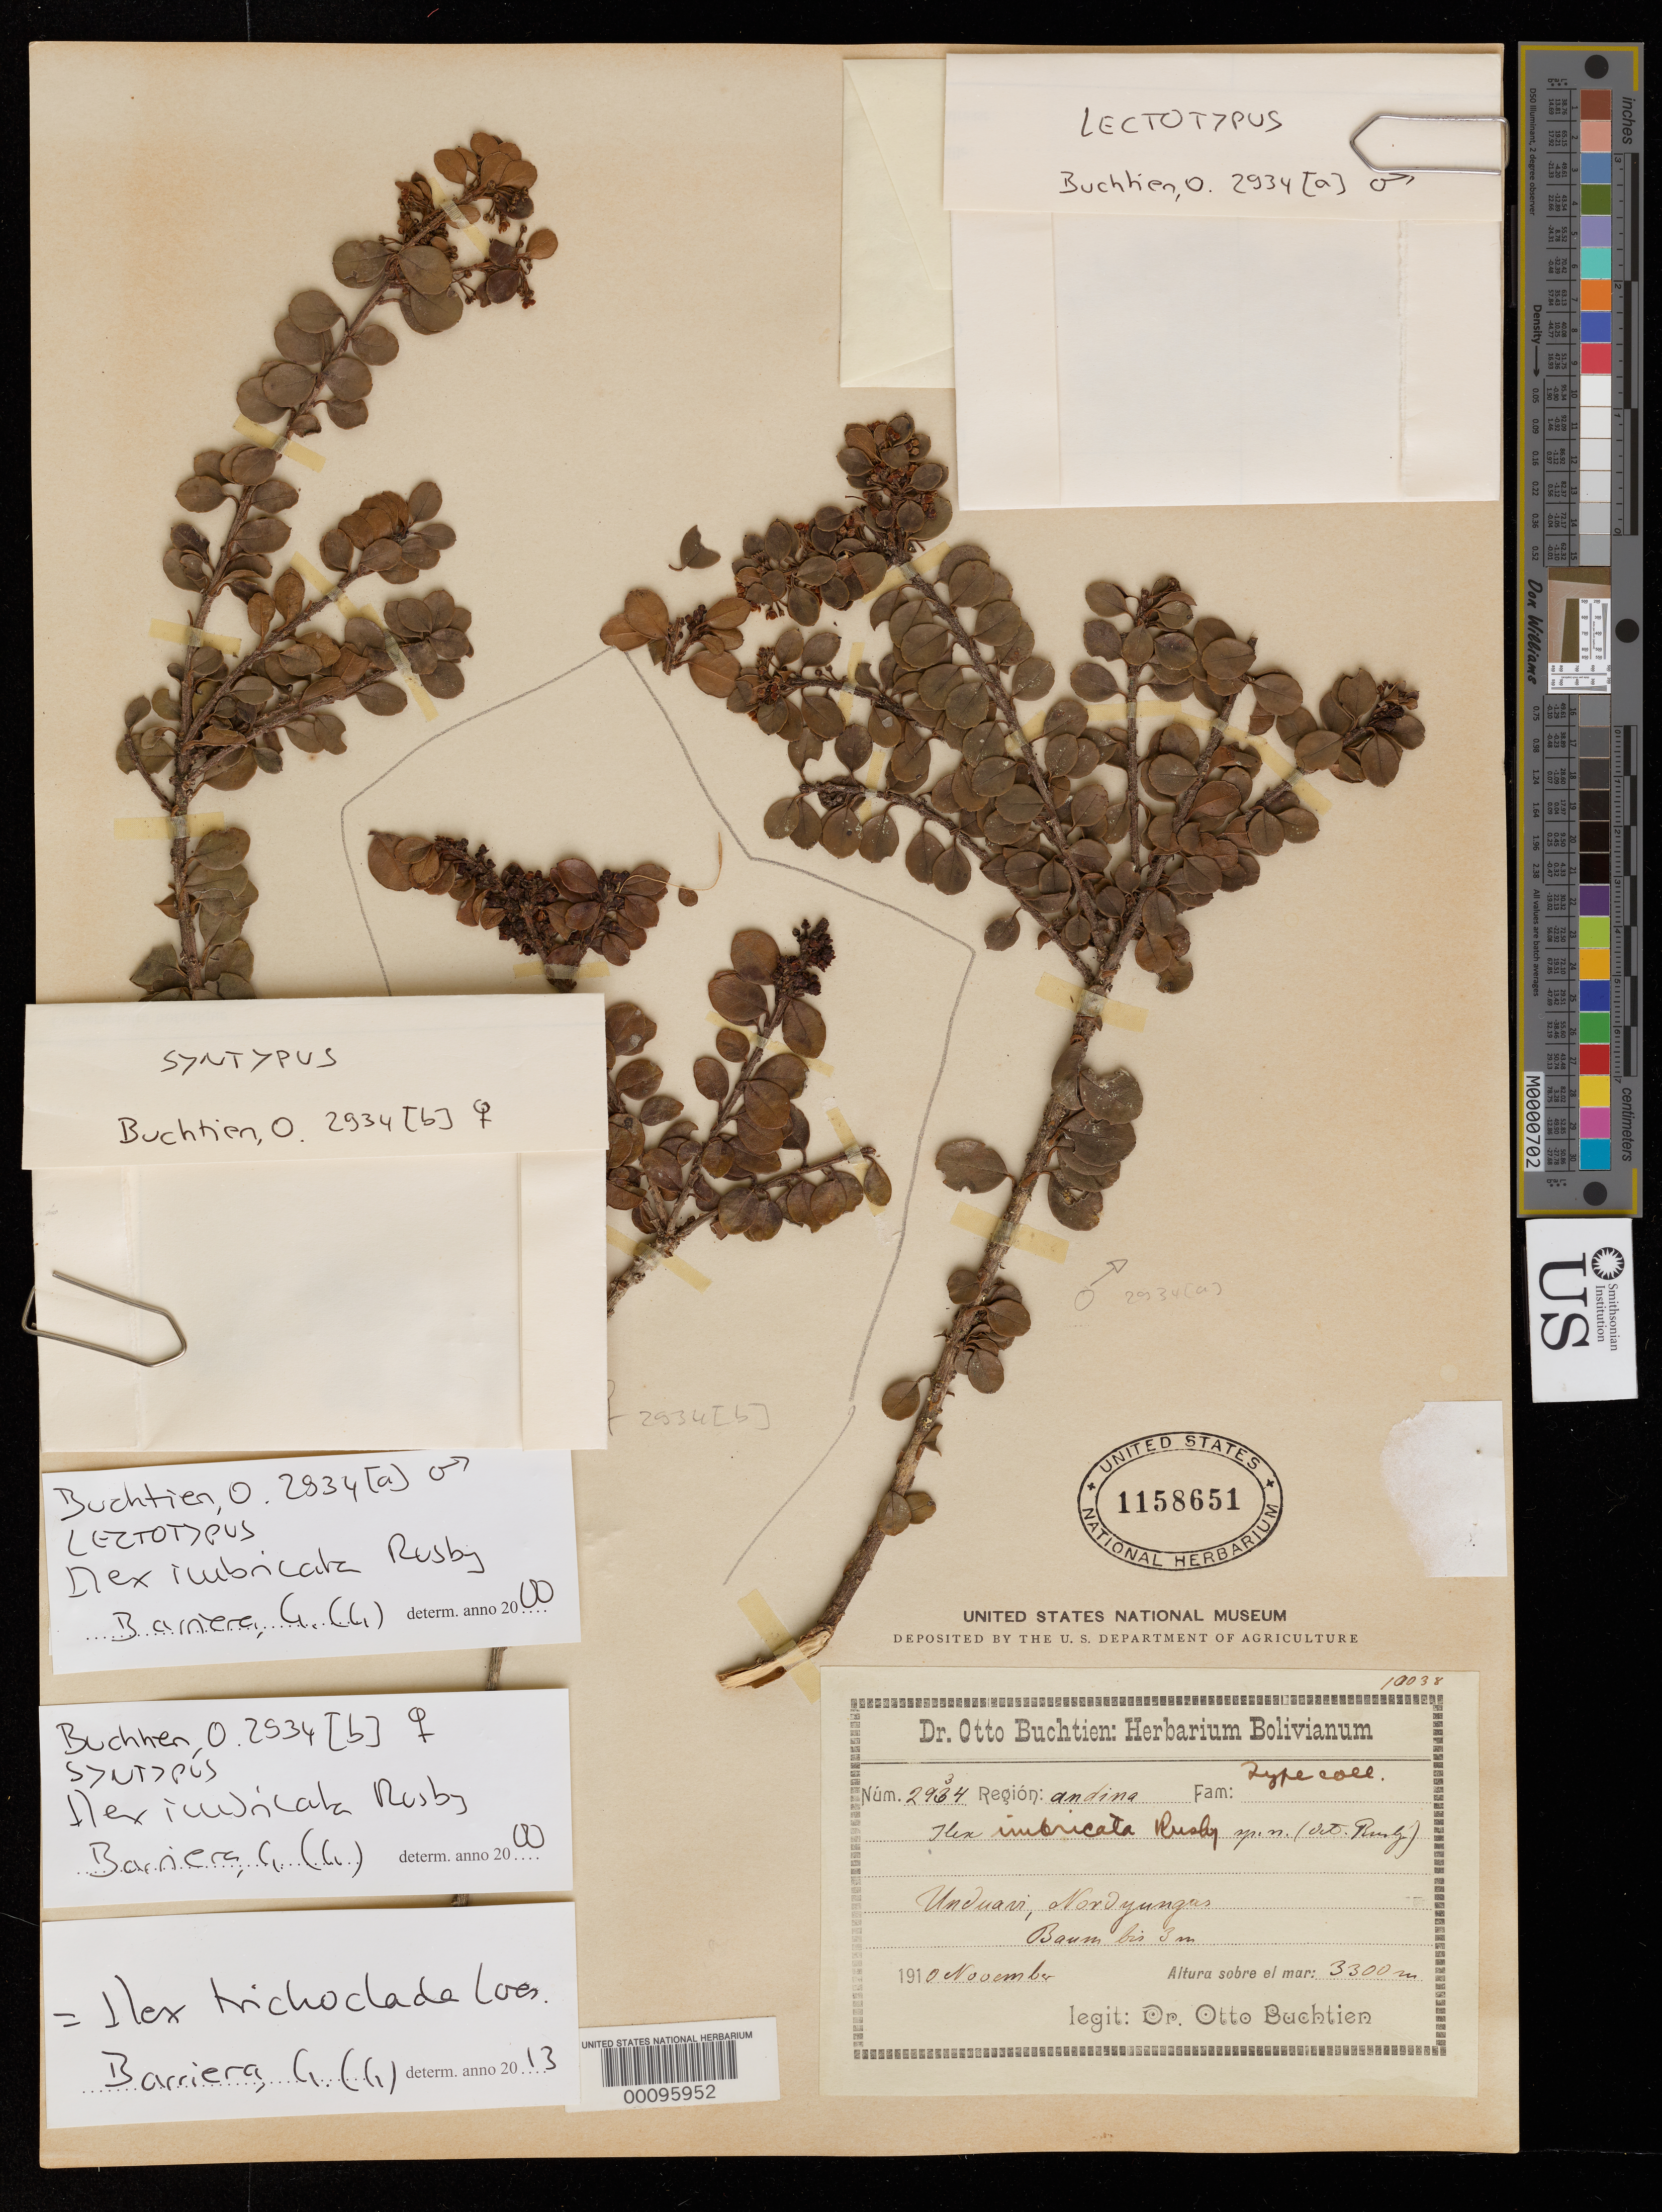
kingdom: Plantae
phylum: Tracheophyta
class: Magnoliopsida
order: Aquifoliales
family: Aquifoliaceae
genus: Ilex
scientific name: Ilex imbricata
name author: Rusby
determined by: Barriera, Gabrielle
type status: Lectotype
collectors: O. Buchtien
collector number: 2934 [a]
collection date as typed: Nov 1910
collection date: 1910-11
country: Bolivia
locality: Unduavi.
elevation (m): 3300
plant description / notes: Lectotype and syntype on same sheet.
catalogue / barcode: US 1158651-2